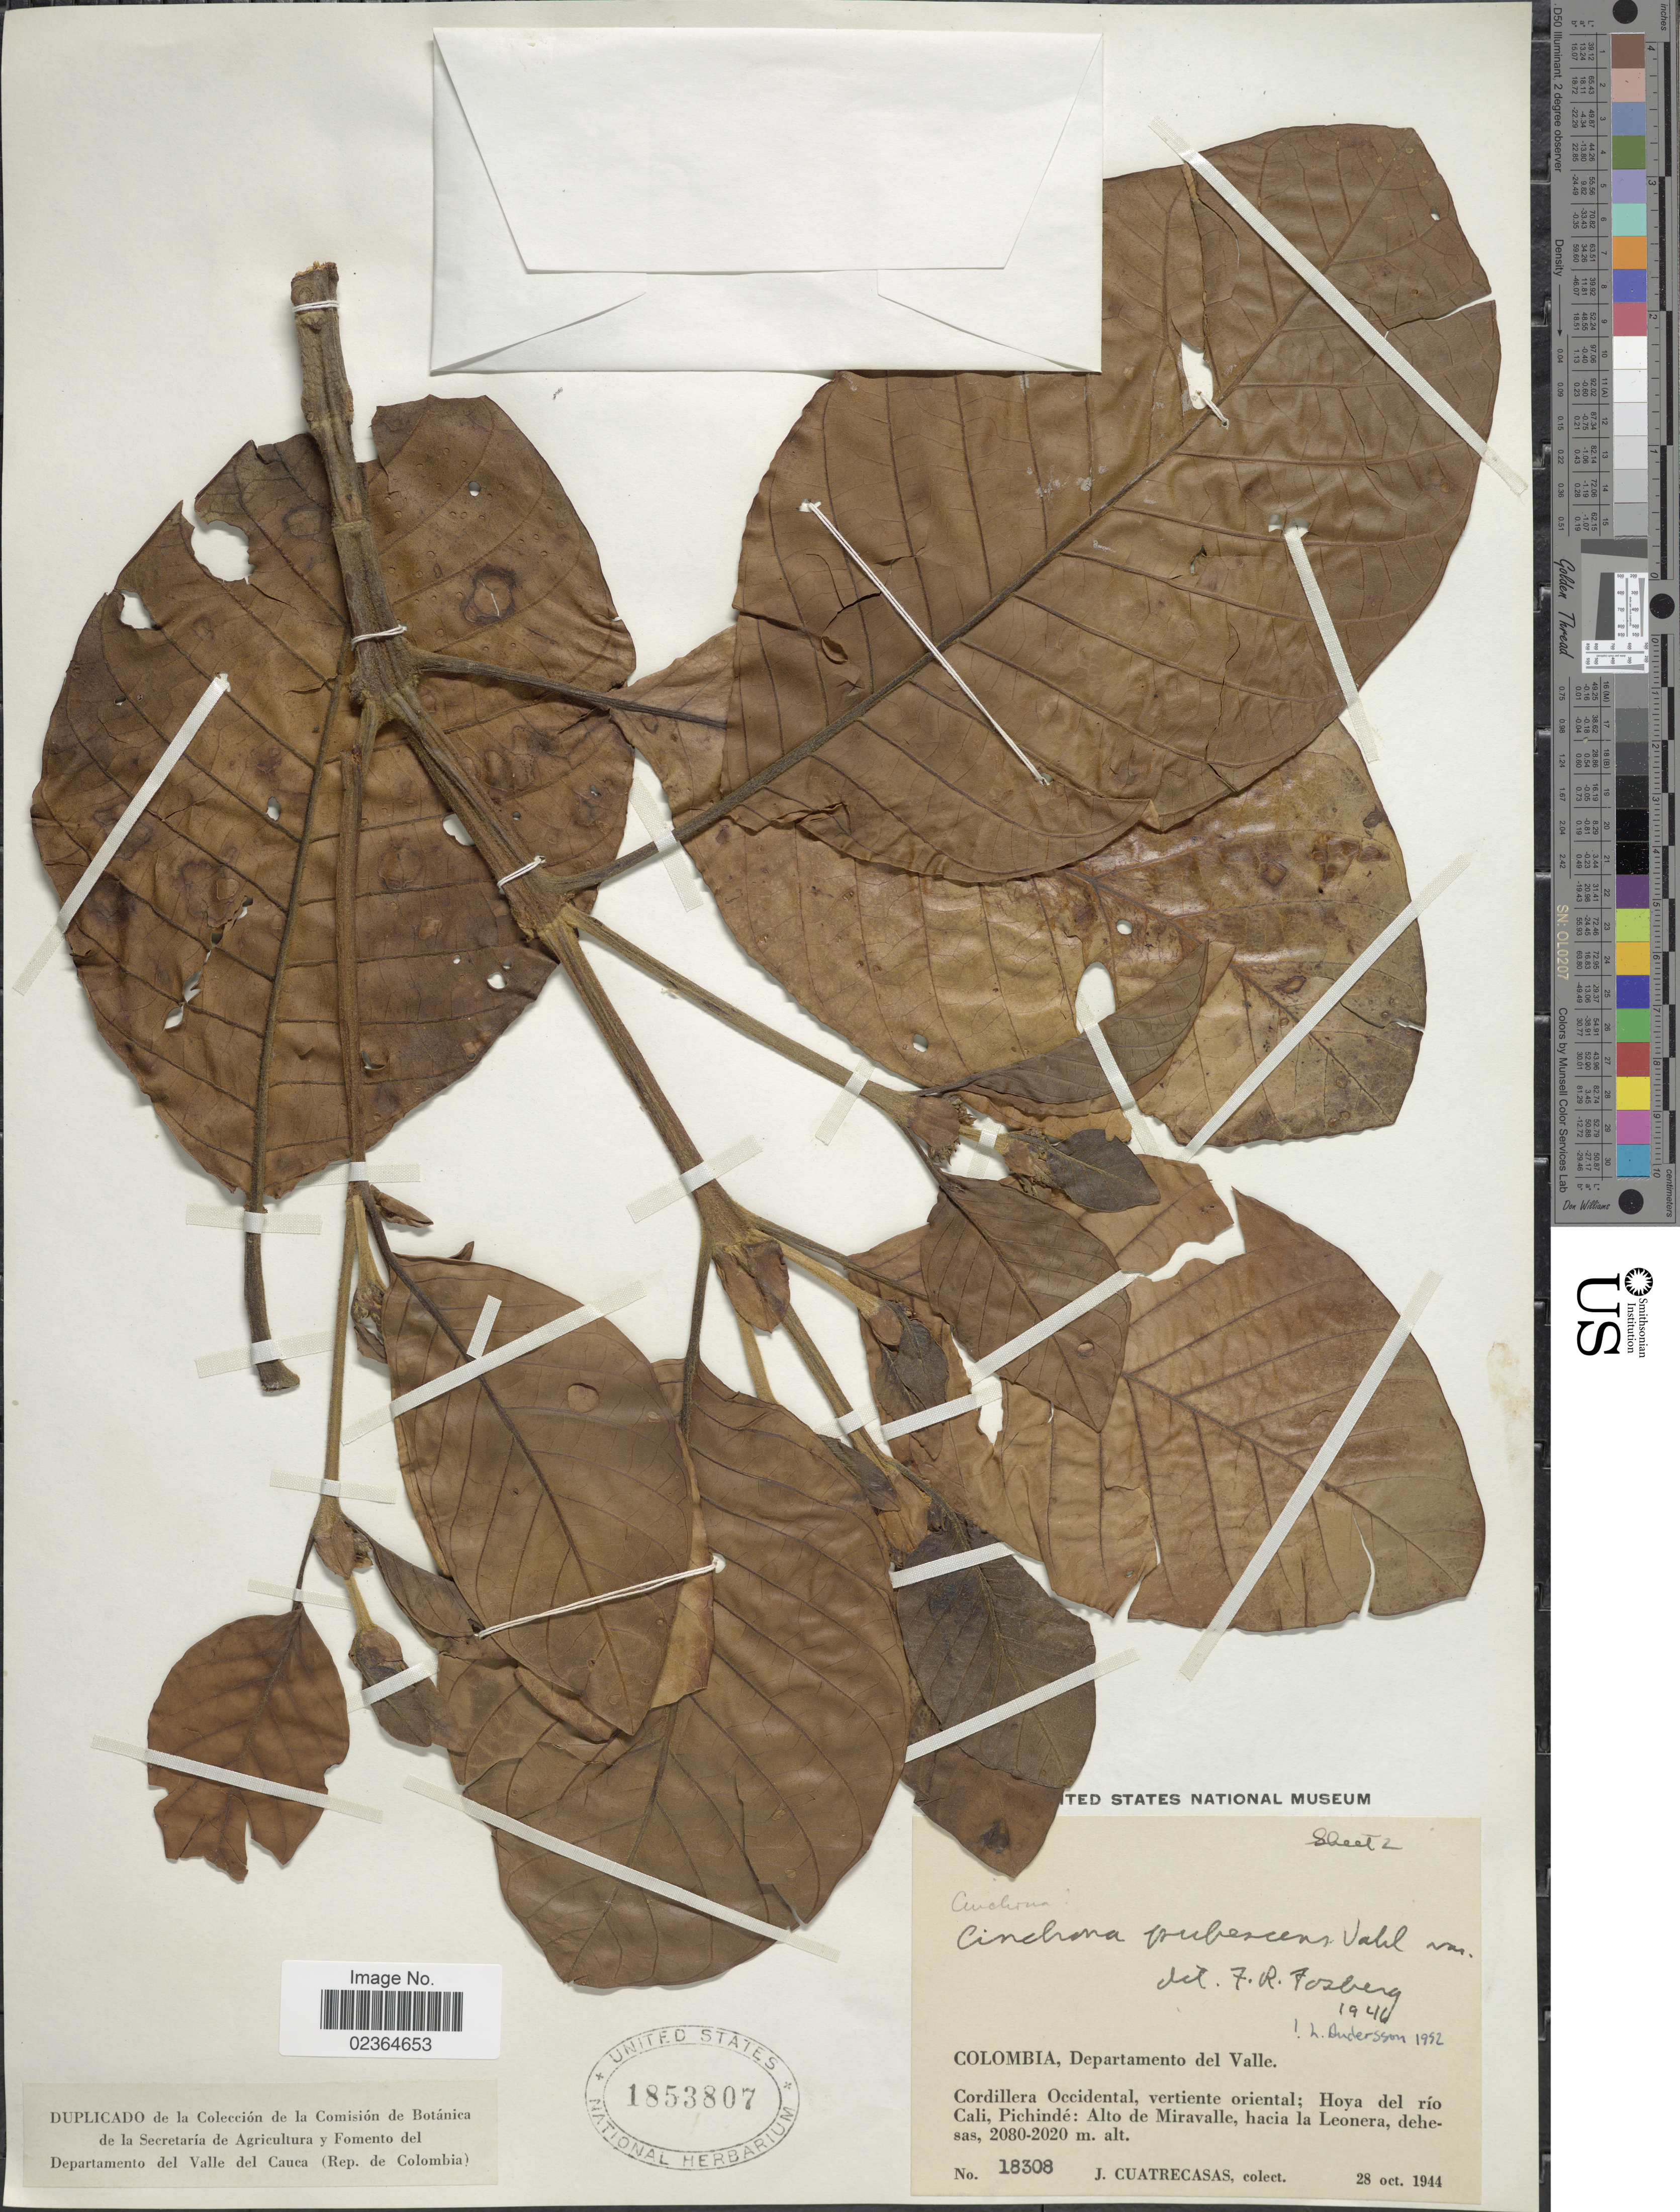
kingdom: Plantae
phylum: Tracheophyta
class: Magnoliopsida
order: Gentianales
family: Rubiaceae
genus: Cinchona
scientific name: Cinchona pubescens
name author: Vahl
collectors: J. Cuatrecasas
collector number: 18308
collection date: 1944-10-28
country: Colombia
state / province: Valle del Cauca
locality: Departamento del Valle. Cordillera Occidental, vertiente oriental; Hoya del río Cali, Pichindé: Alto de Miravalle, hacia la Leonera, dehesas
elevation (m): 2020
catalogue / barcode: US 1853807